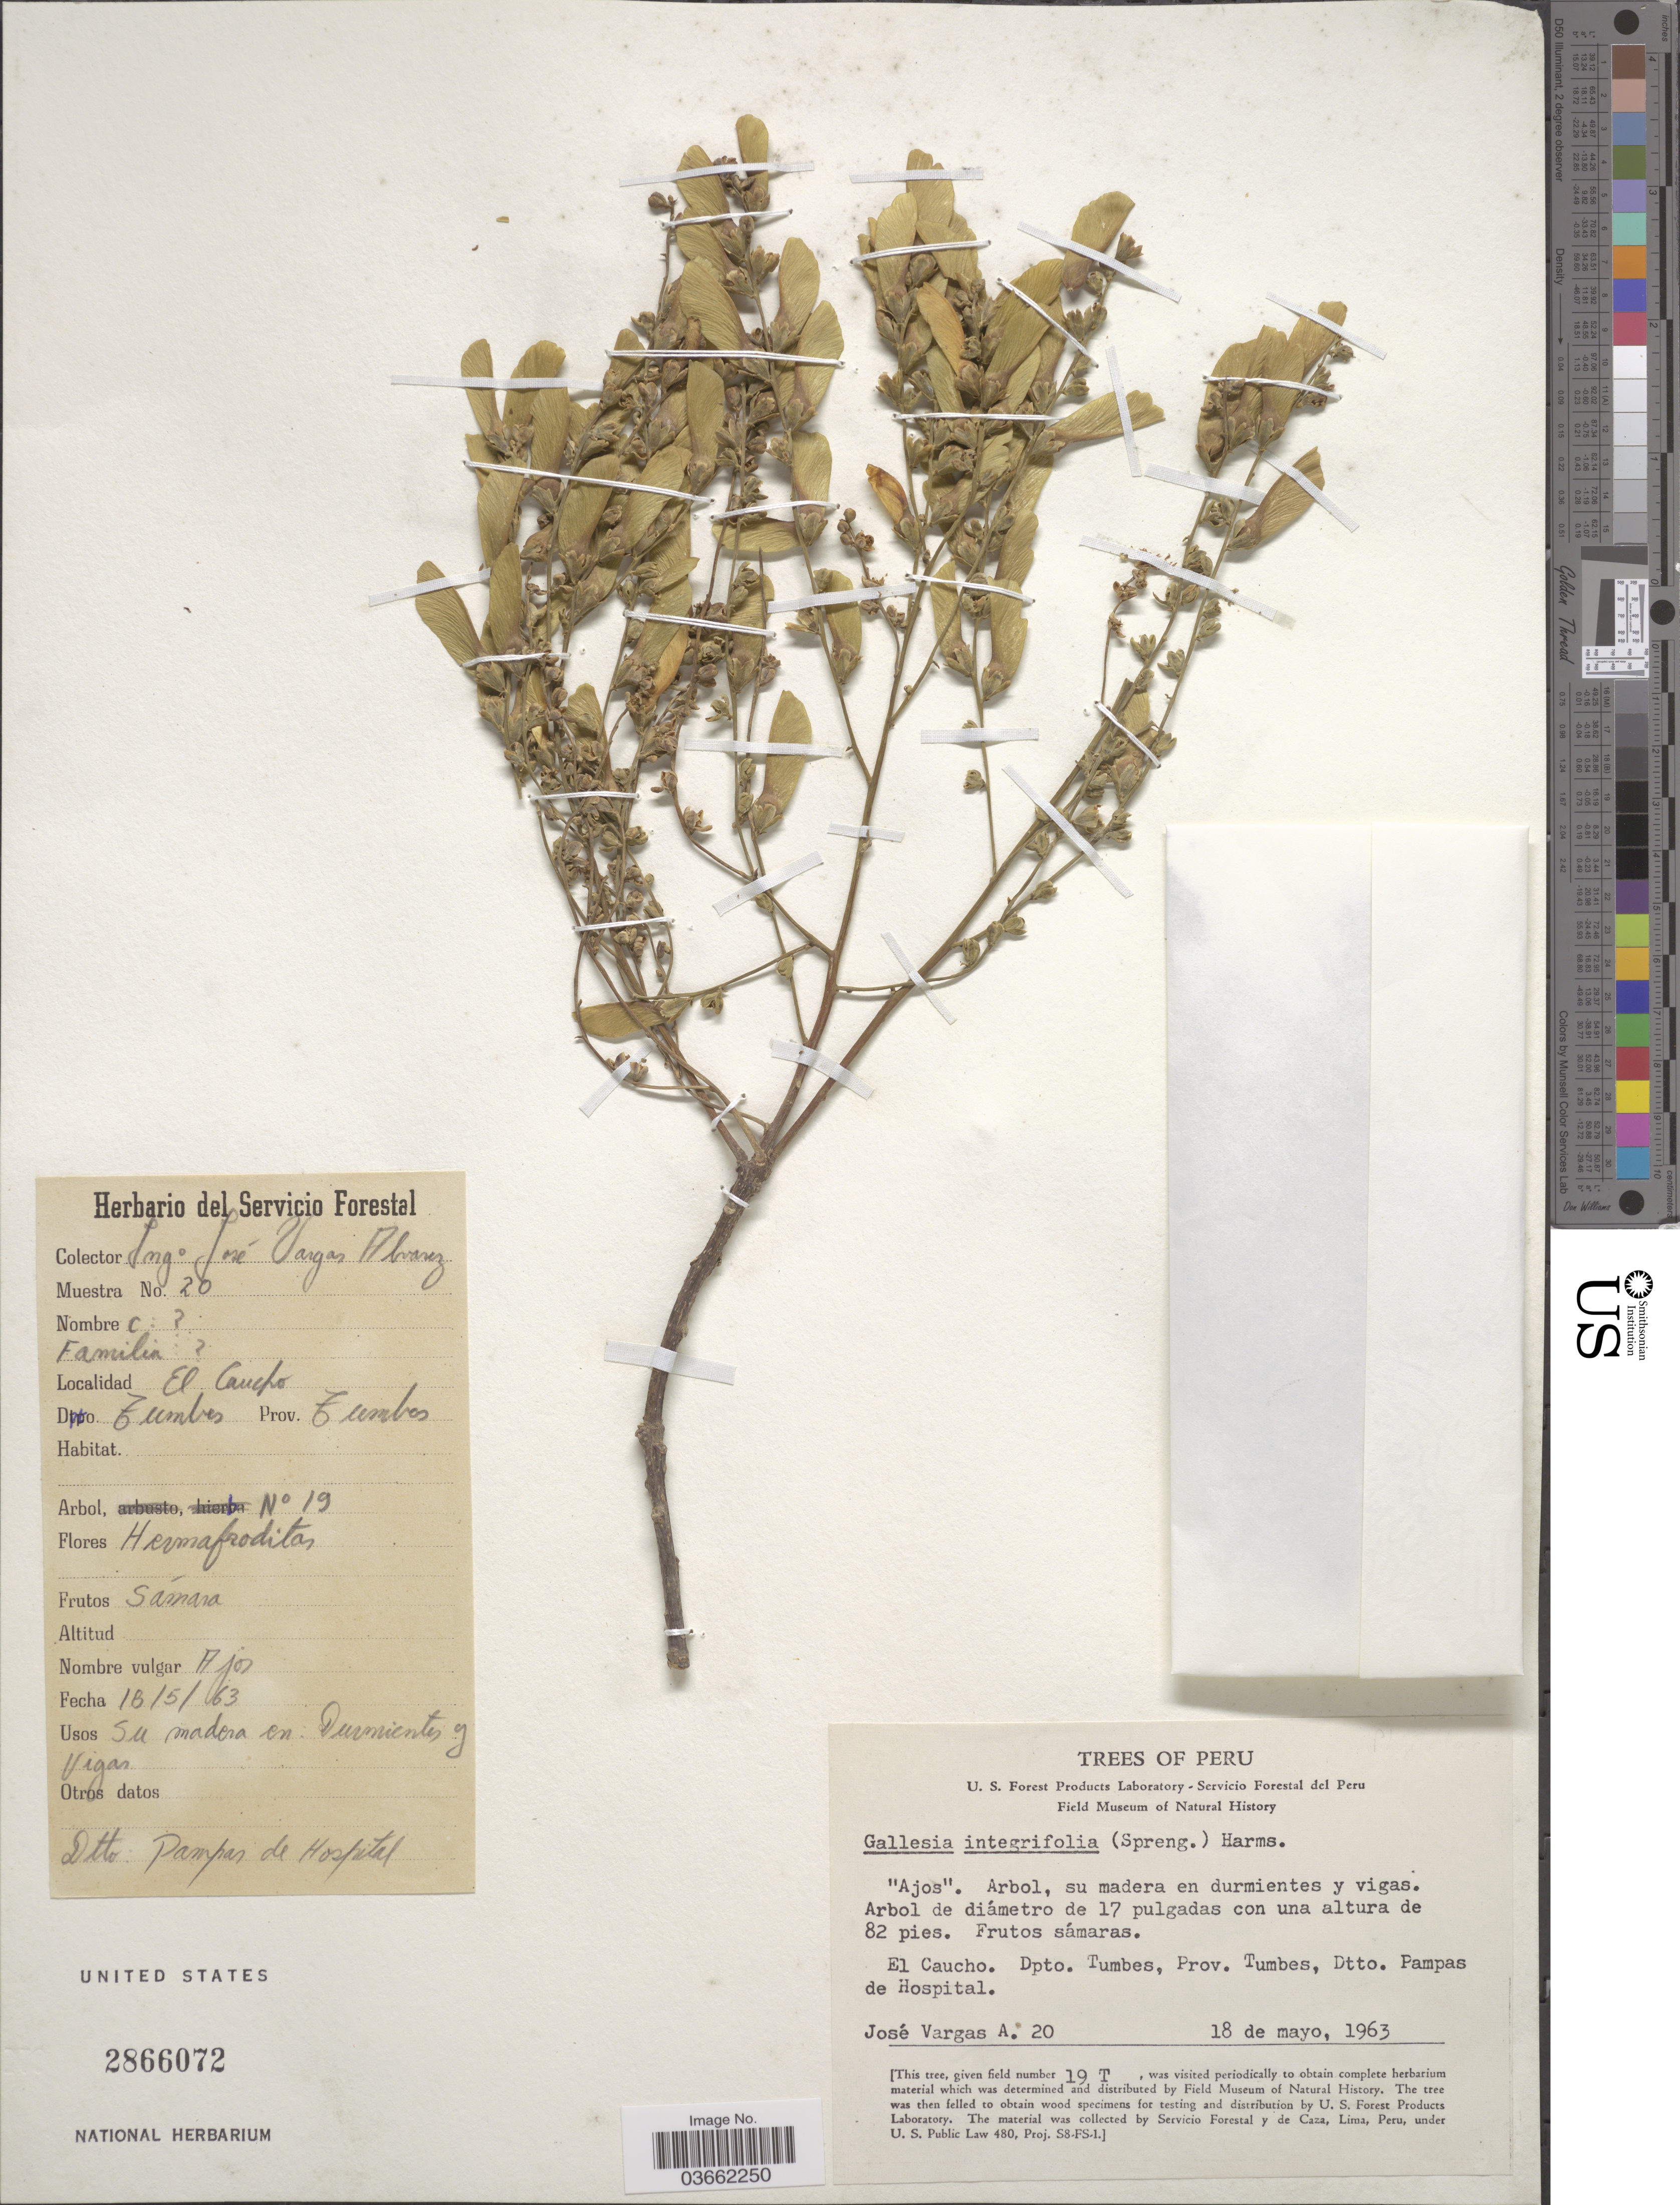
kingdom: Plantae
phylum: Tracheophyta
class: Magnoliopsida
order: Caryophyllales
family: Phytolaccaceae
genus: Gallesia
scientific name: Gallesia integrifolia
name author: (Spreng.) Harms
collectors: J. Vargas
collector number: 20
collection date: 1963-05-18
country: Peru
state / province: Tumbes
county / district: Tumbes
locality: El Caucho. Dpto. Tumbes, Prov. Tumbes, Dtto. Pampas de Hospital.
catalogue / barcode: US 2866072